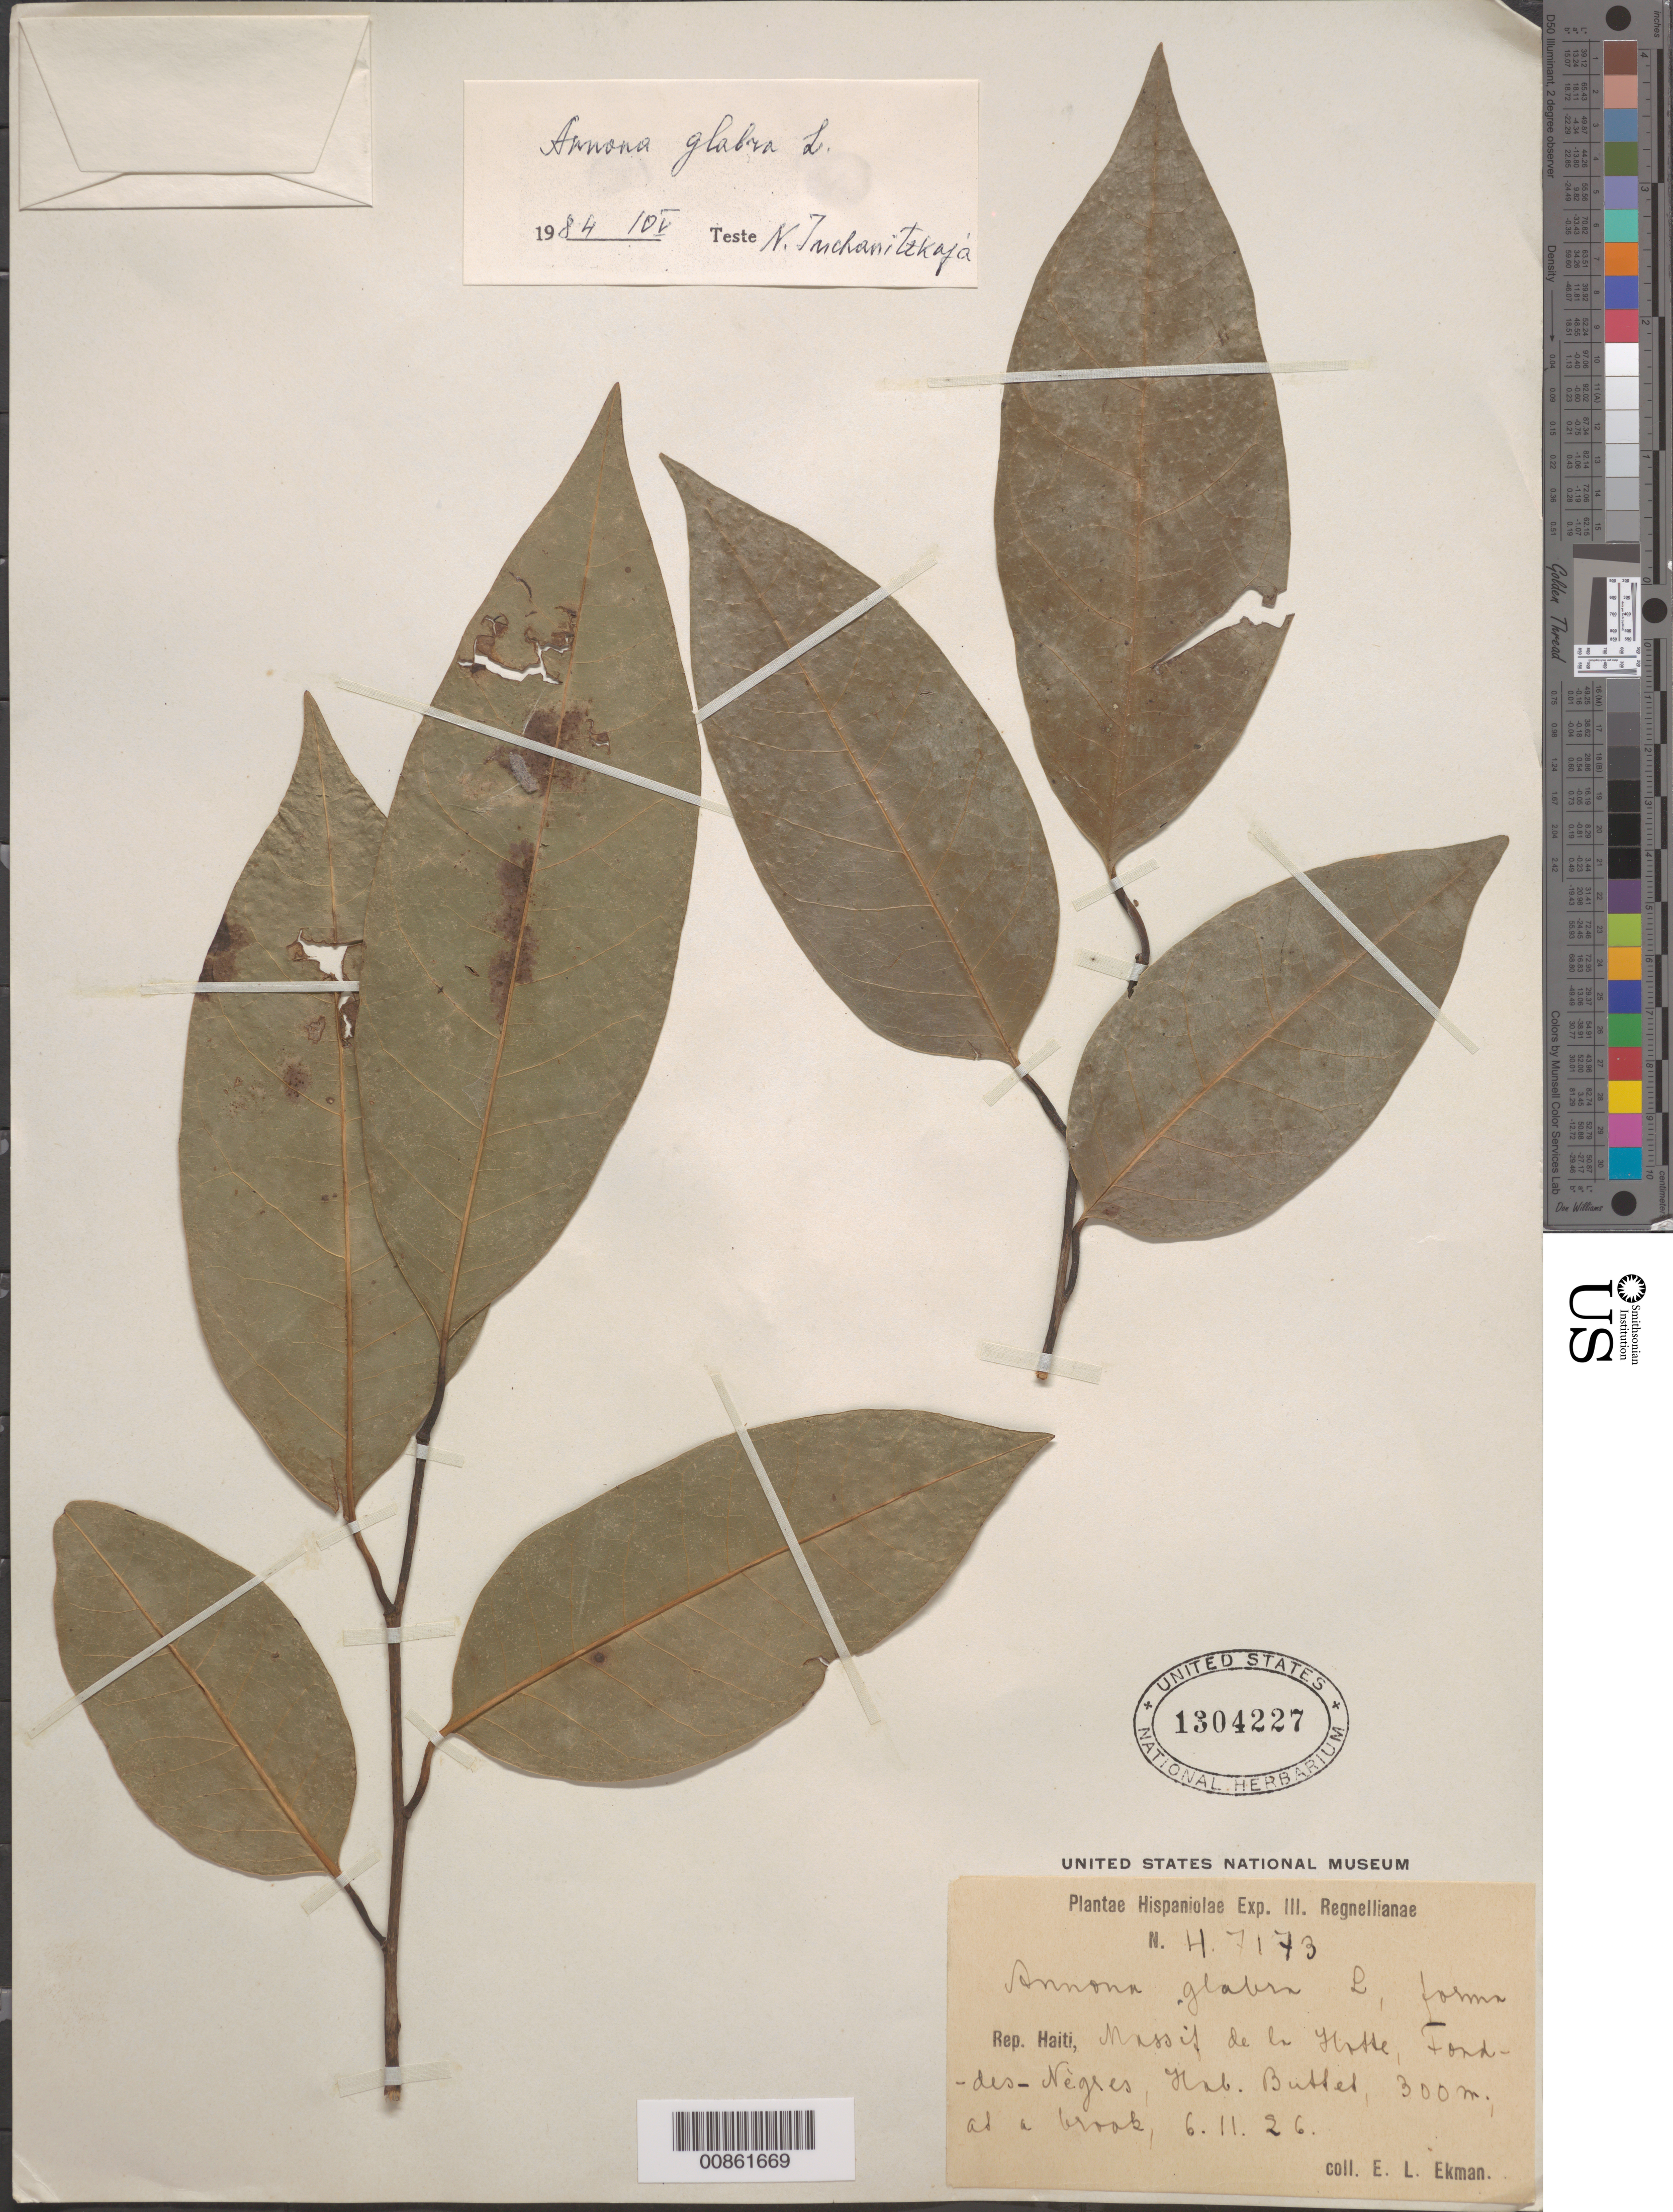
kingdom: Plantae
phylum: Tracheophyta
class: Magnoliopsida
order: Magnoliales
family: Annonaceae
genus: Annona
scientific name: Annona glabra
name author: L.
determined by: Imchanitzkaja, N.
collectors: E. L. Ekman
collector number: H 7173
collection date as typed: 06 Nov 1926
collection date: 1926-11-06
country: Haiti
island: Hispaniola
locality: Massif de la Hotte, Fond-des-Nègres, Hab. Buttet.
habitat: At a brook.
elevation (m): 300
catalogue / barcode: US 1304227